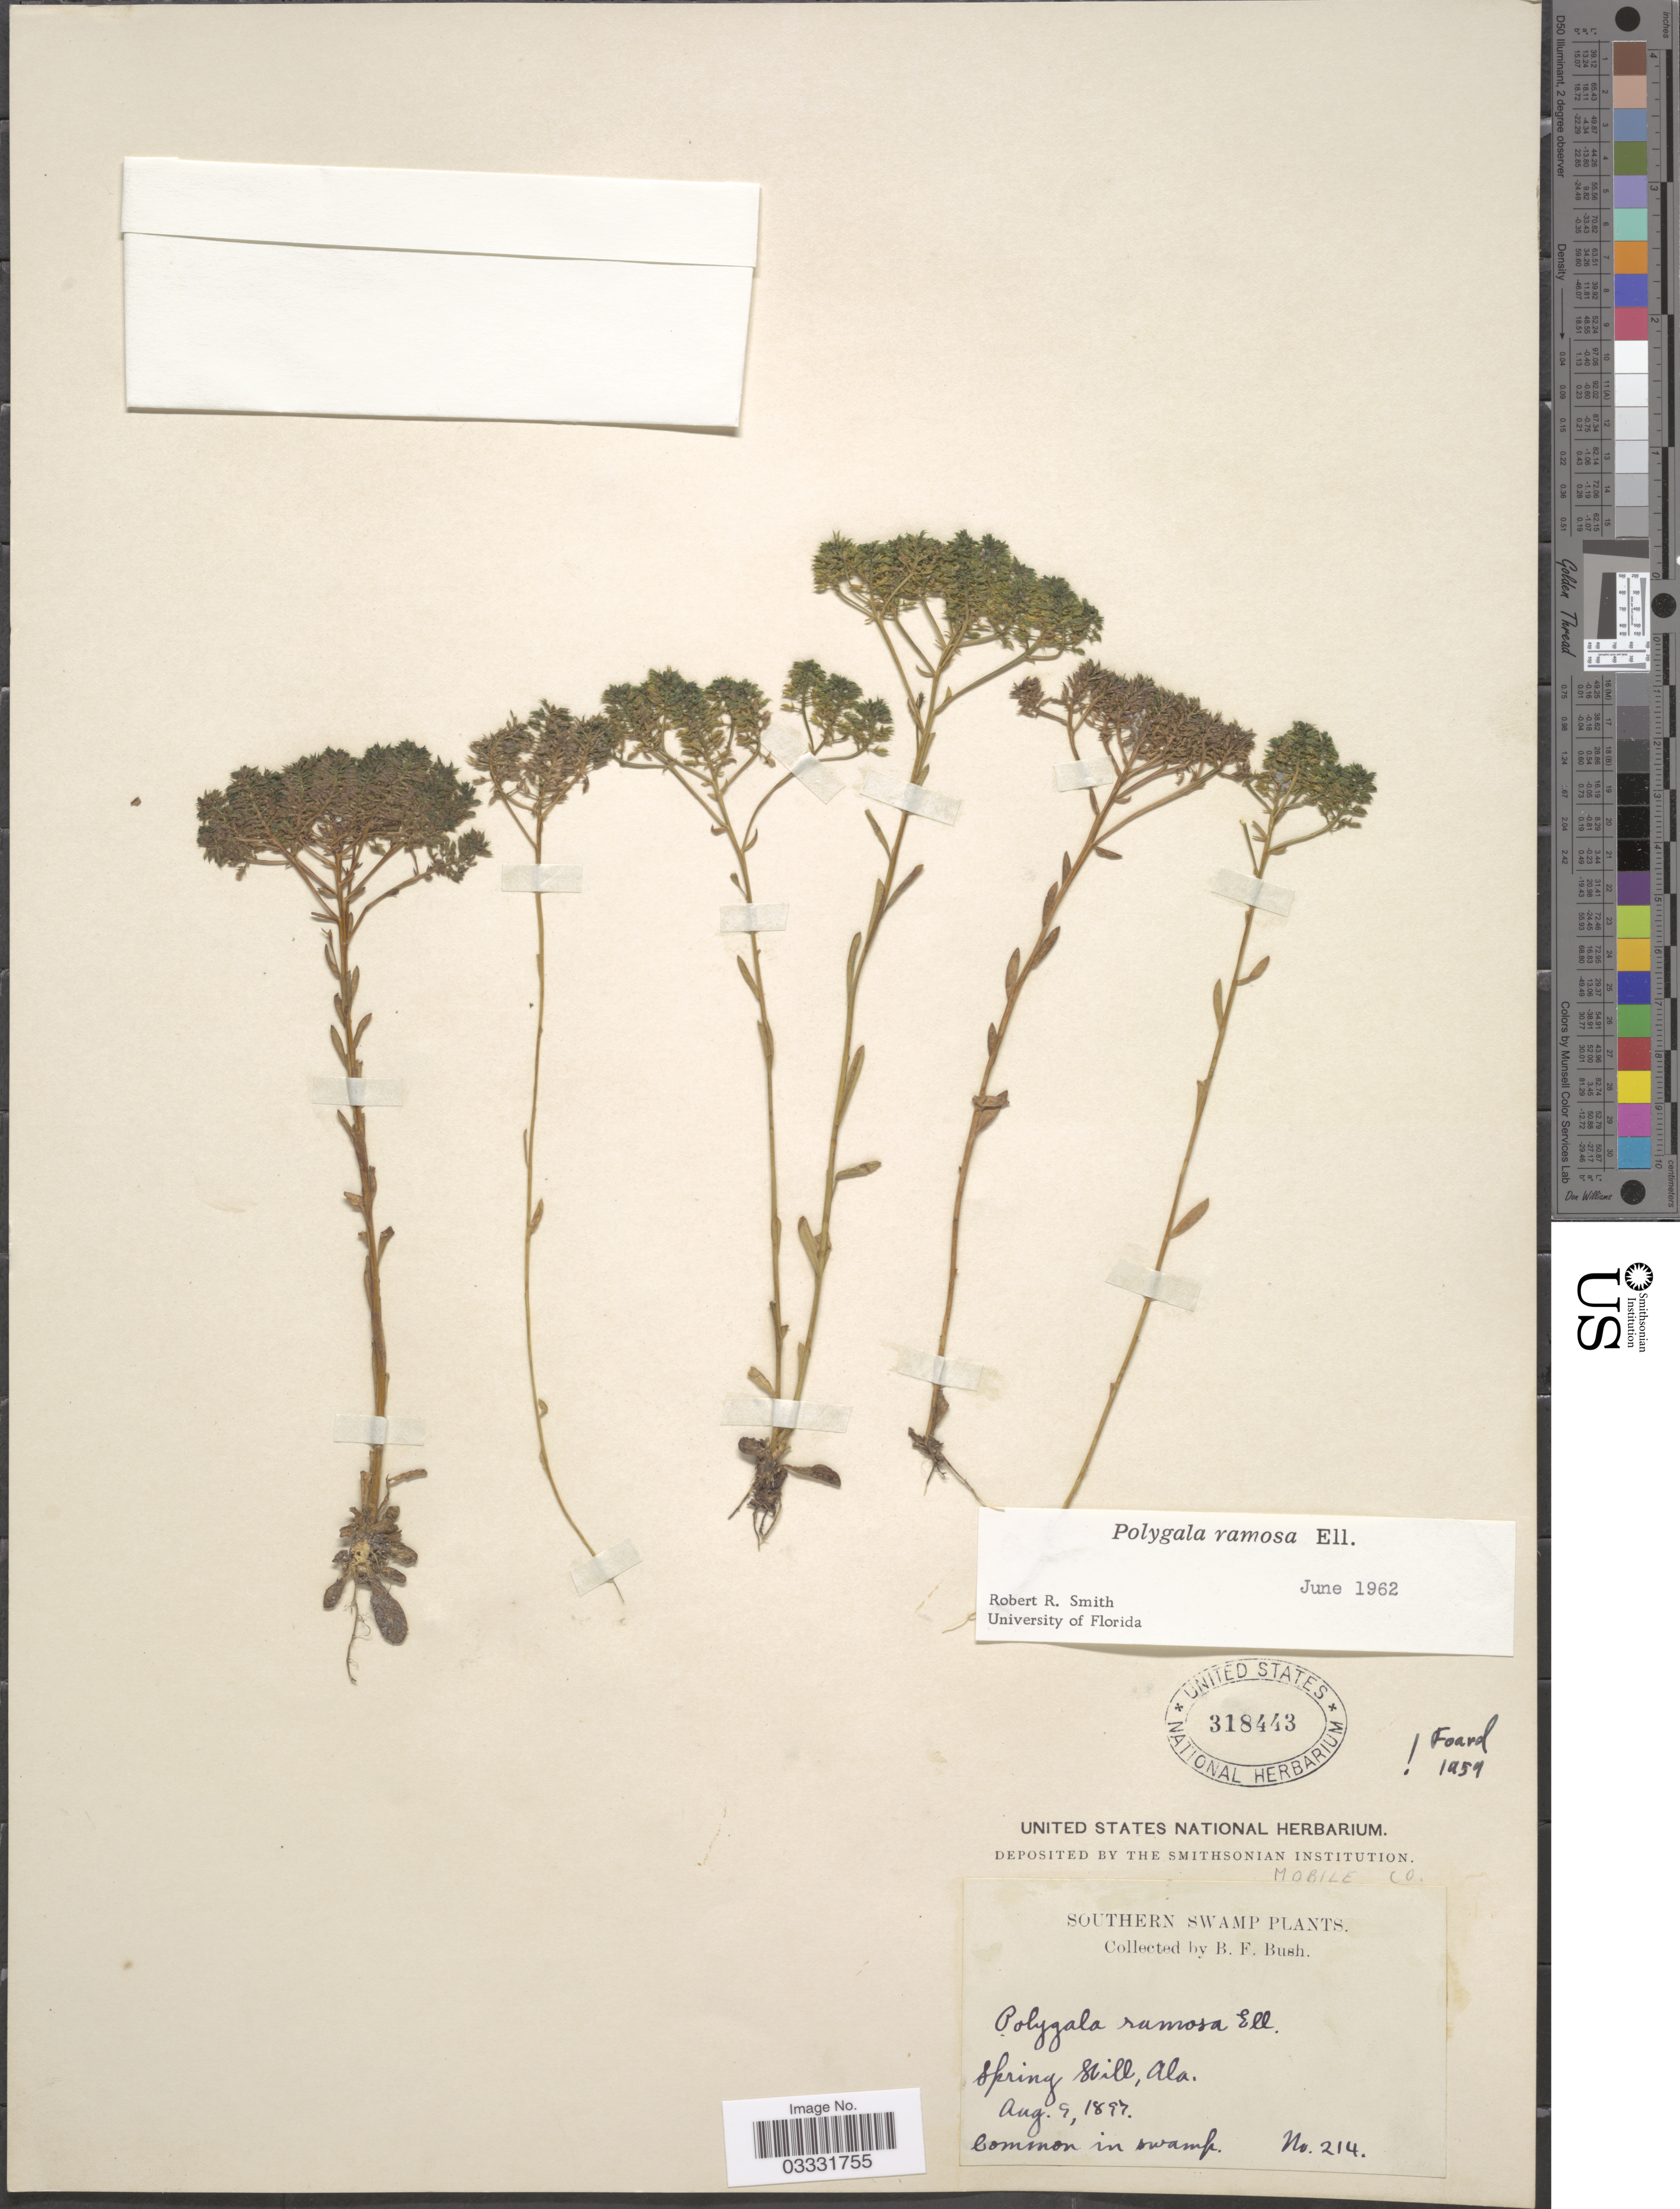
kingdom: Plantae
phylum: Tracheophyta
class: Magnoliopsida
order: Fabales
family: Polygalaceae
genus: Polygala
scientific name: Polygala ramosa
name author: Elliott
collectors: B. F. Bush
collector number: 214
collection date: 1897-08-09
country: United States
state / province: Alabama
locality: Mobile Co. Southern swamp. Spring Hill.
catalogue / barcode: US 318443